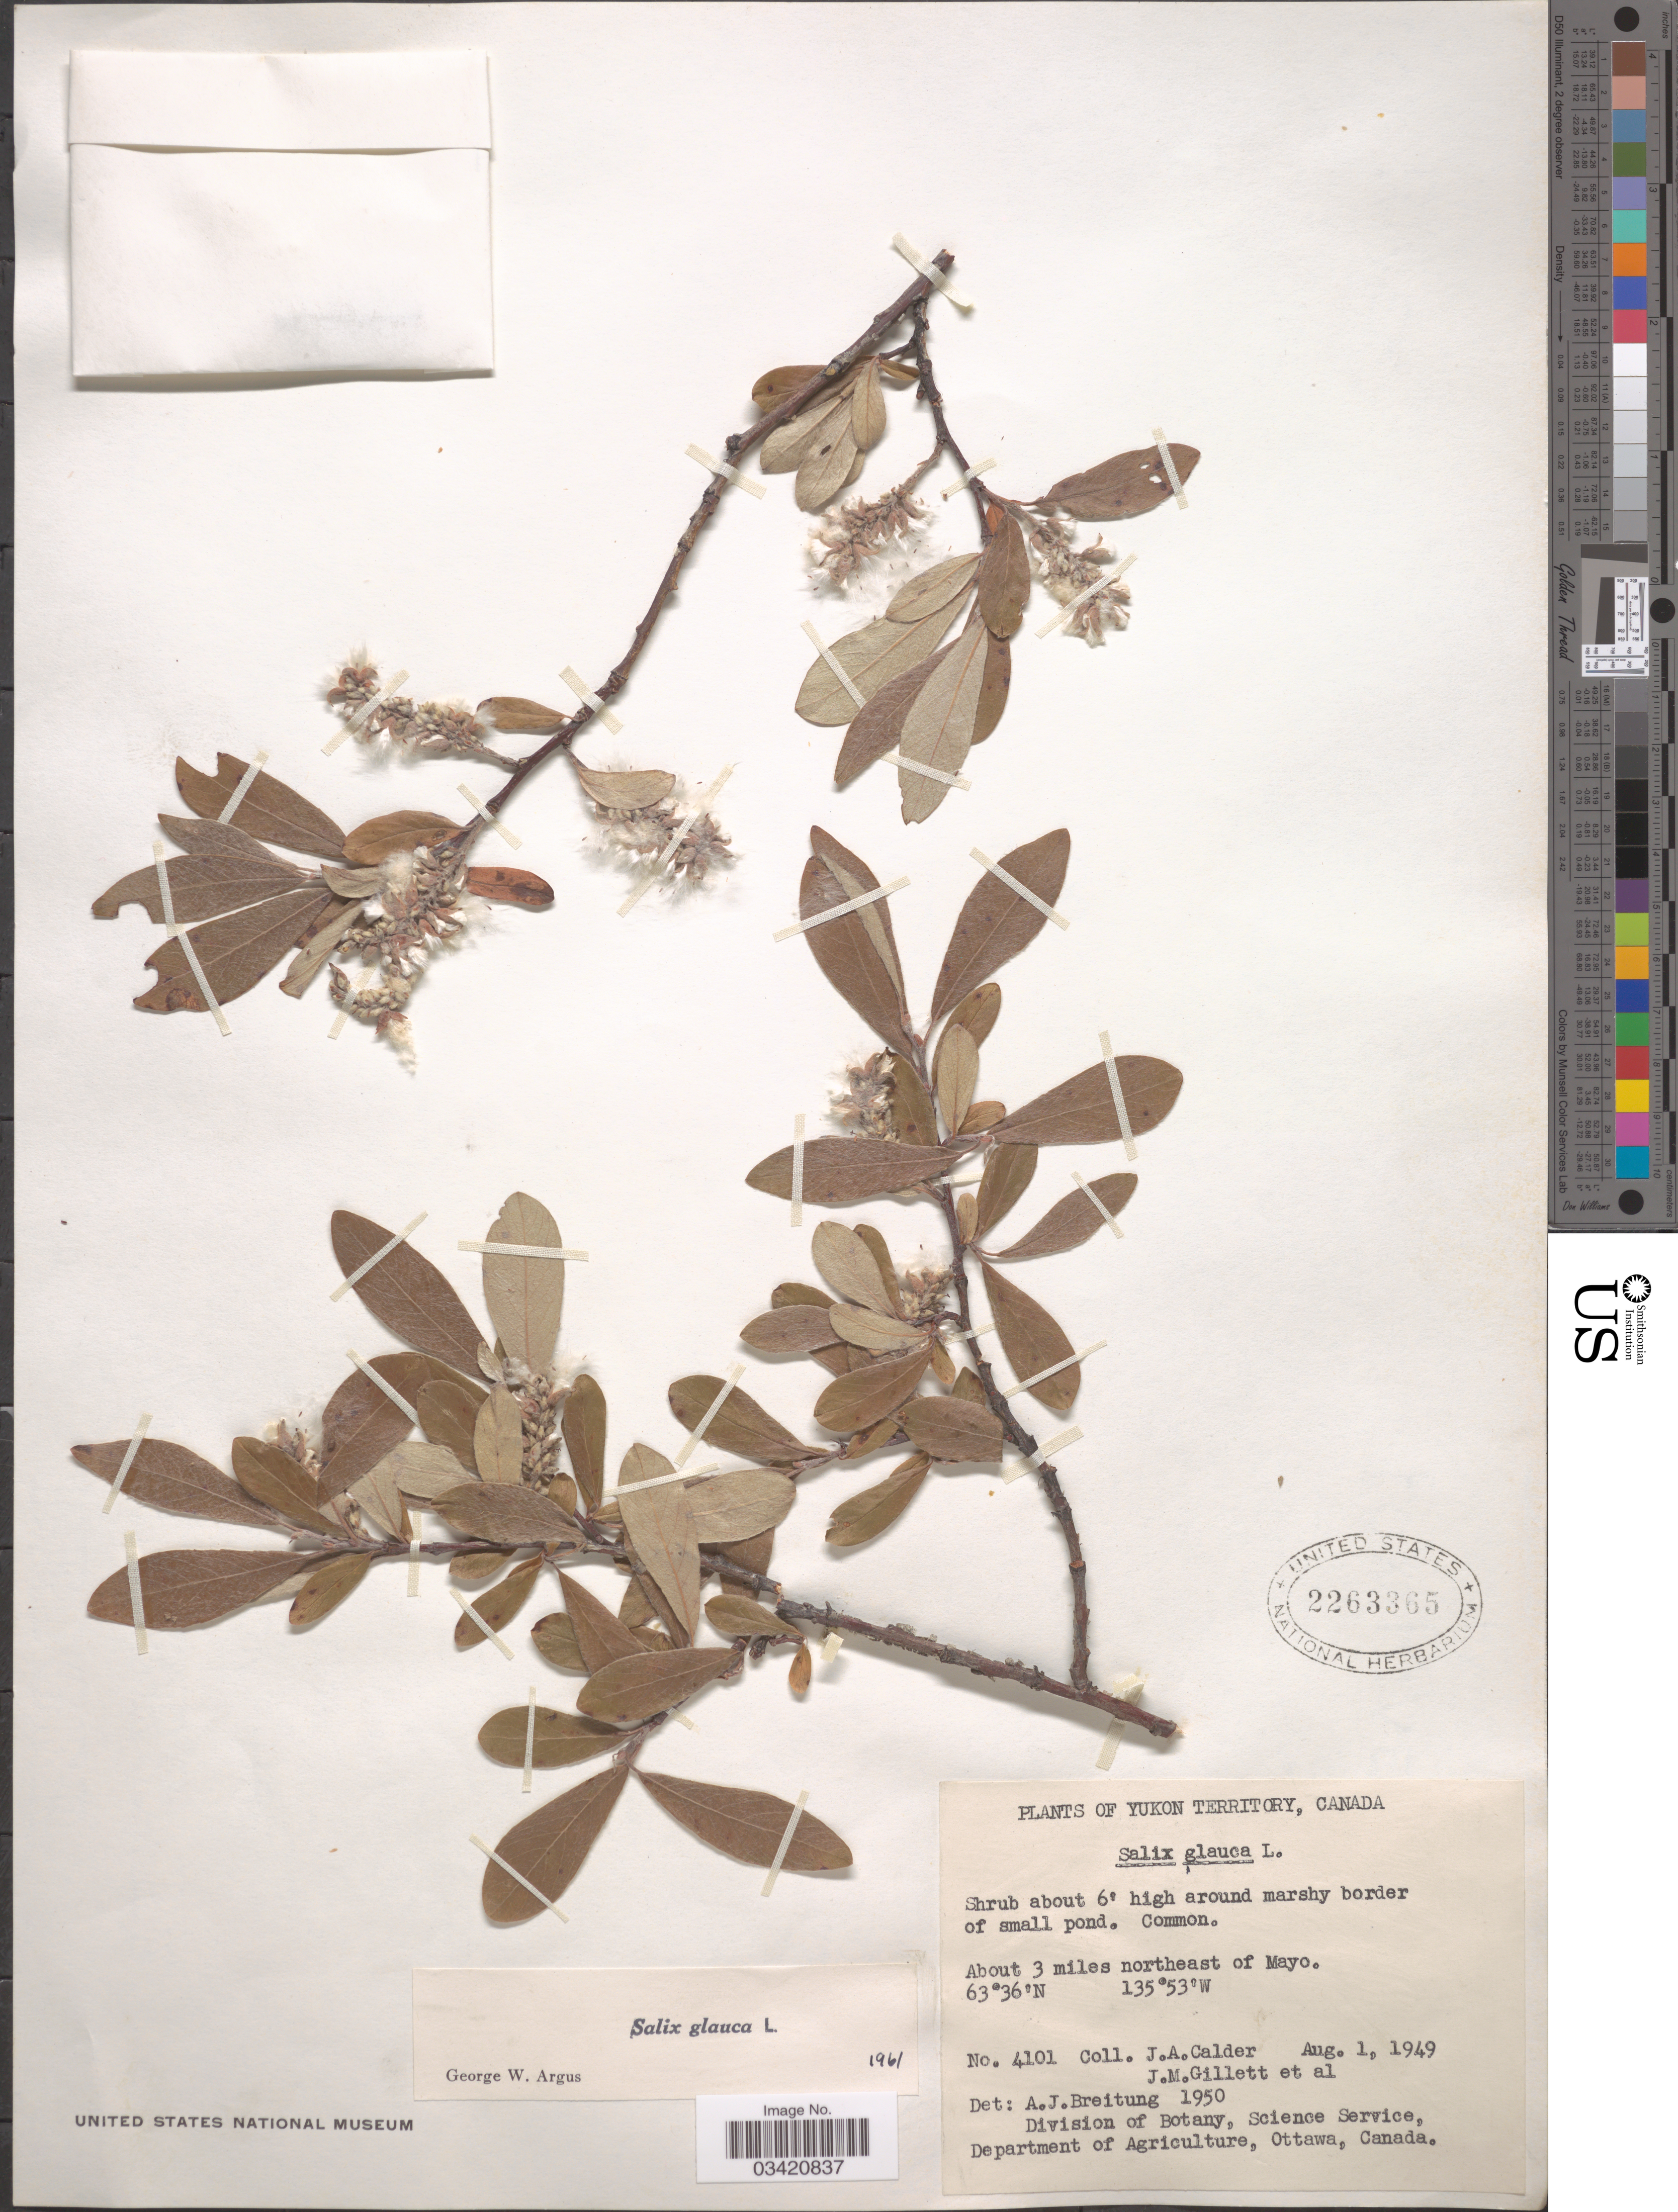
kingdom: Plantae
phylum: Tracheophyta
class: Magnoliopsida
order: Malpighiales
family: Salicaceae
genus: Salix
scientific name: Salix glauca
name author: L.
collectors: J. A. Calder, J. M. Gillett & et al.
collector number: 4101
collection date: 1949-08-01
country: Canada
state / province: Yukon Territory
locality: About 3 miles northeast of Mayo.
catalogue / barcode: US 2263365